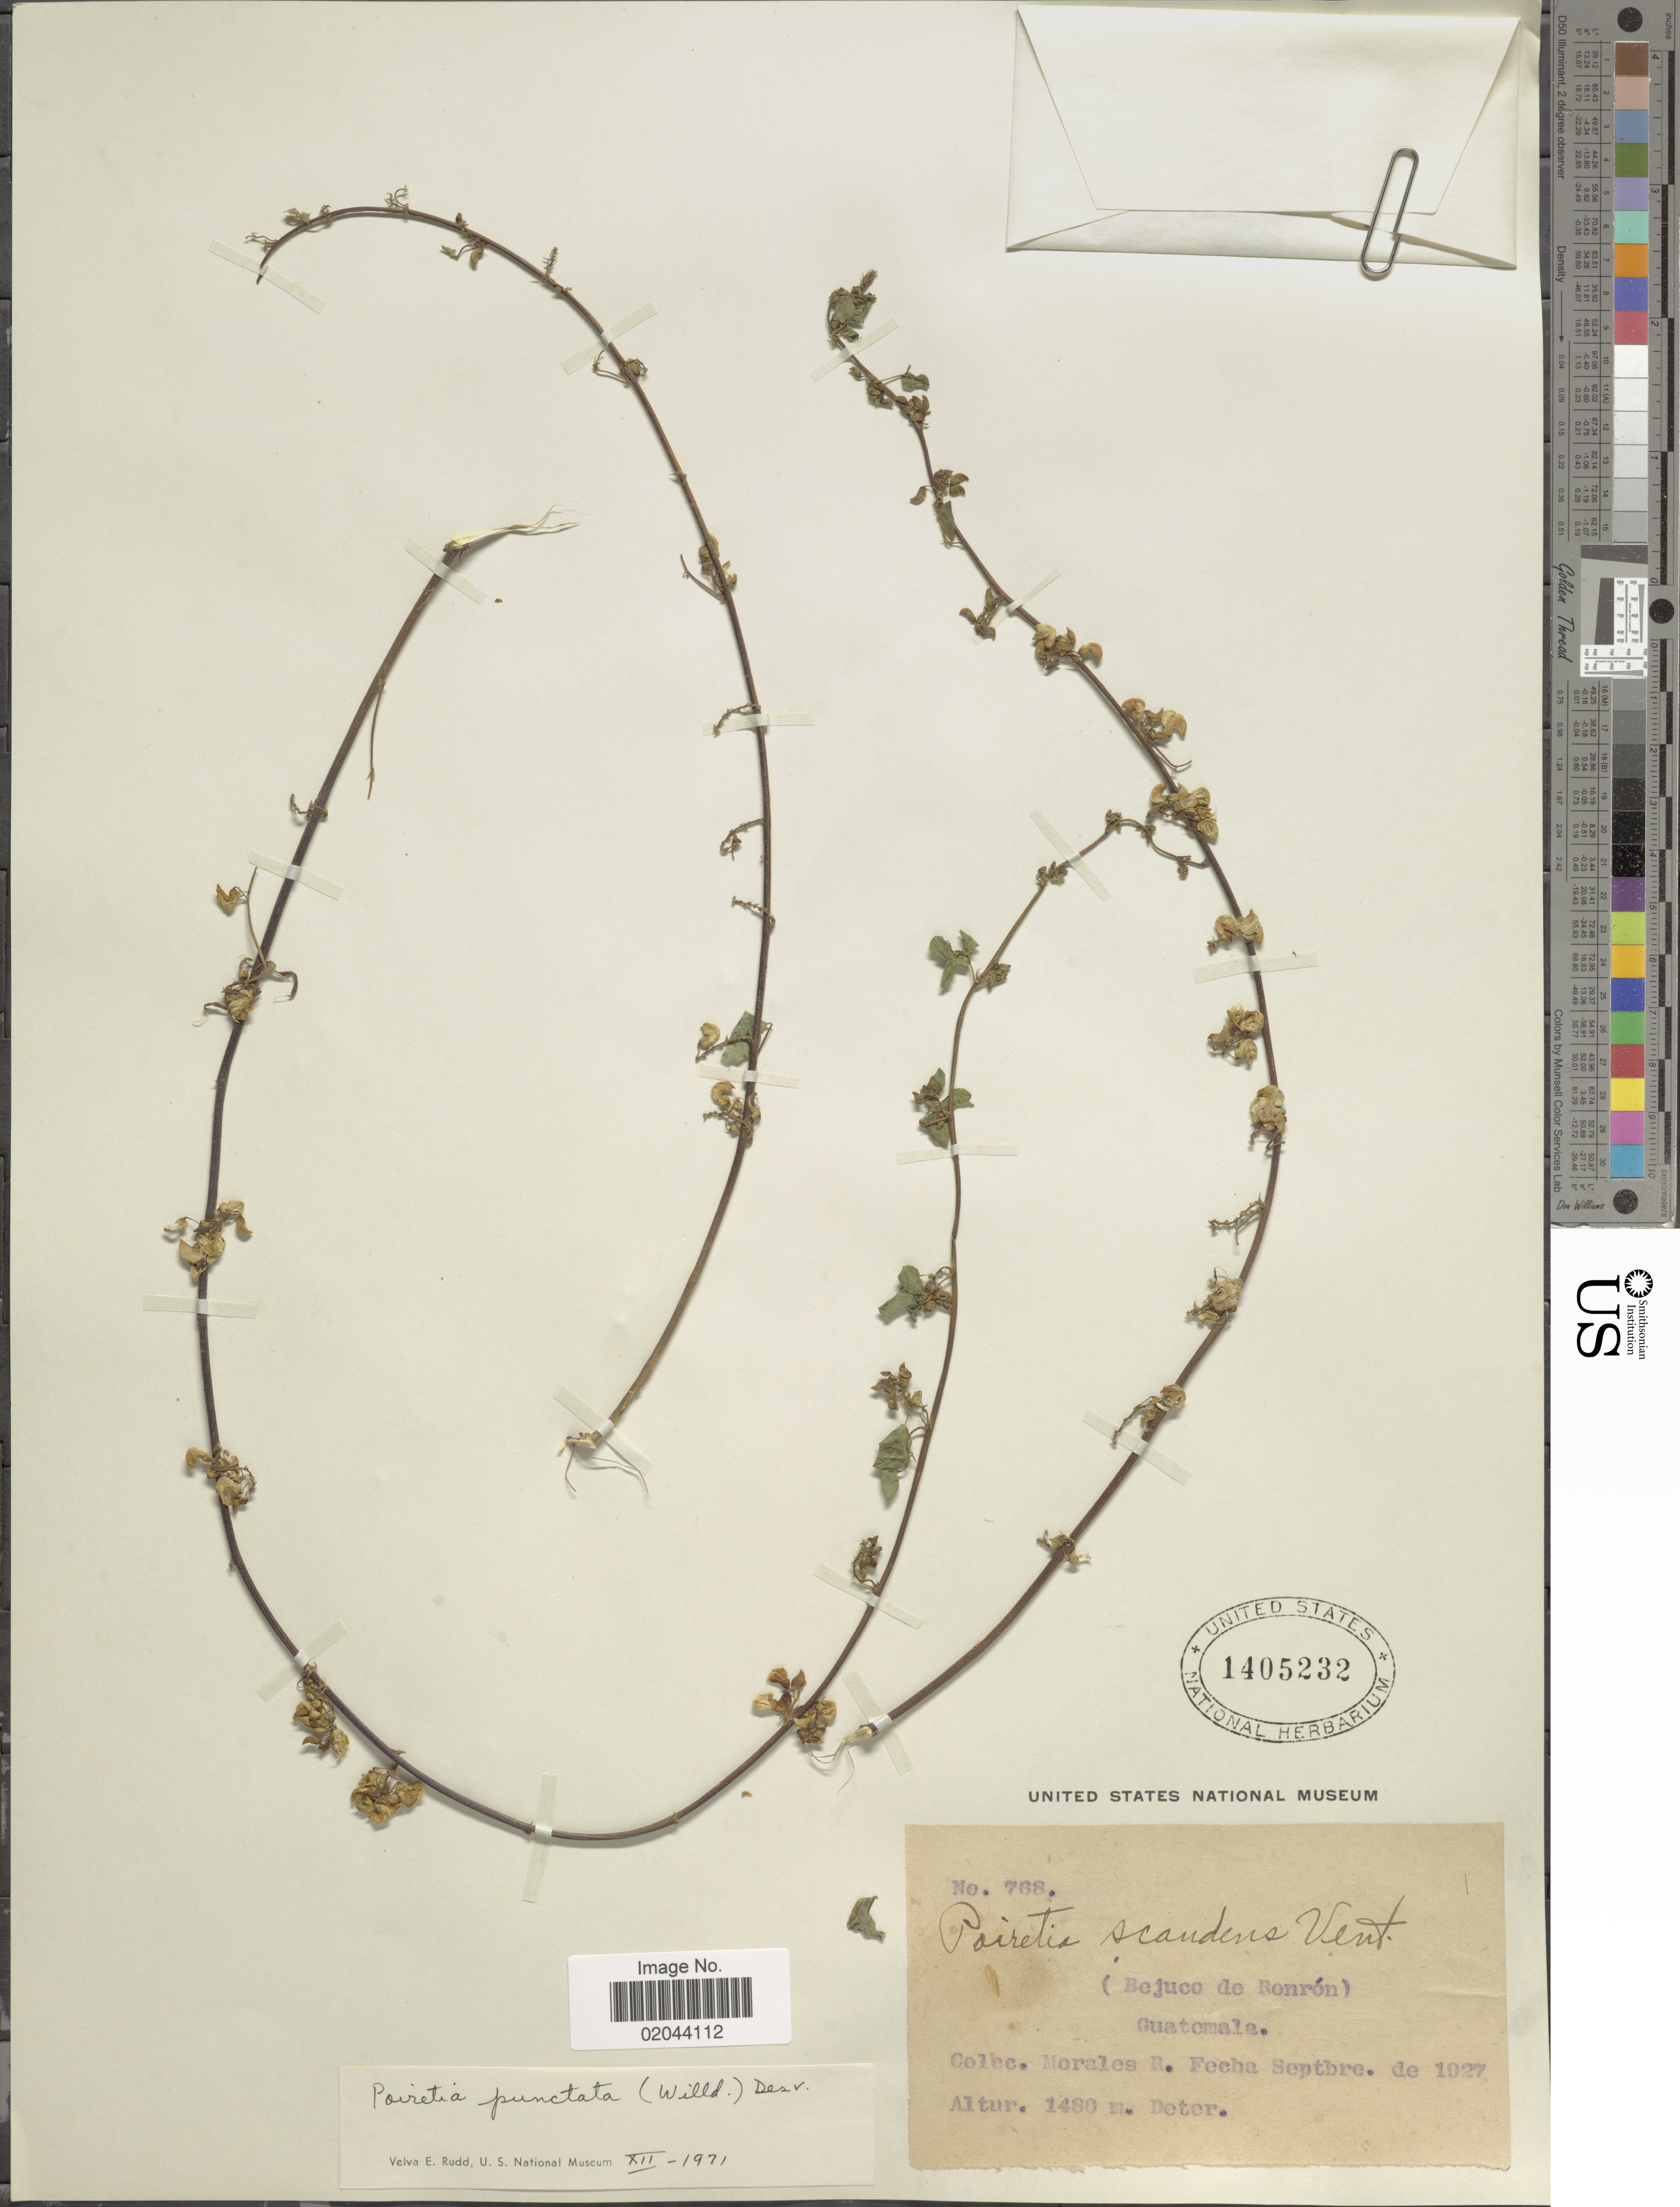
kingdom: Plantae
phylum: Tracheophyta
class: Magnoliopsida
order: Fabales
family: Fabaceae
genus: Poiretia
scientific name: Poiretia scandens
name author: Vent.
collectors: R. Morales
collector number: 768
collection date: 1927-09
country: Guatemala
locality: Bejuco de Ronrón)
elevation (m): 1480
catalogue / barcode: US 1405232